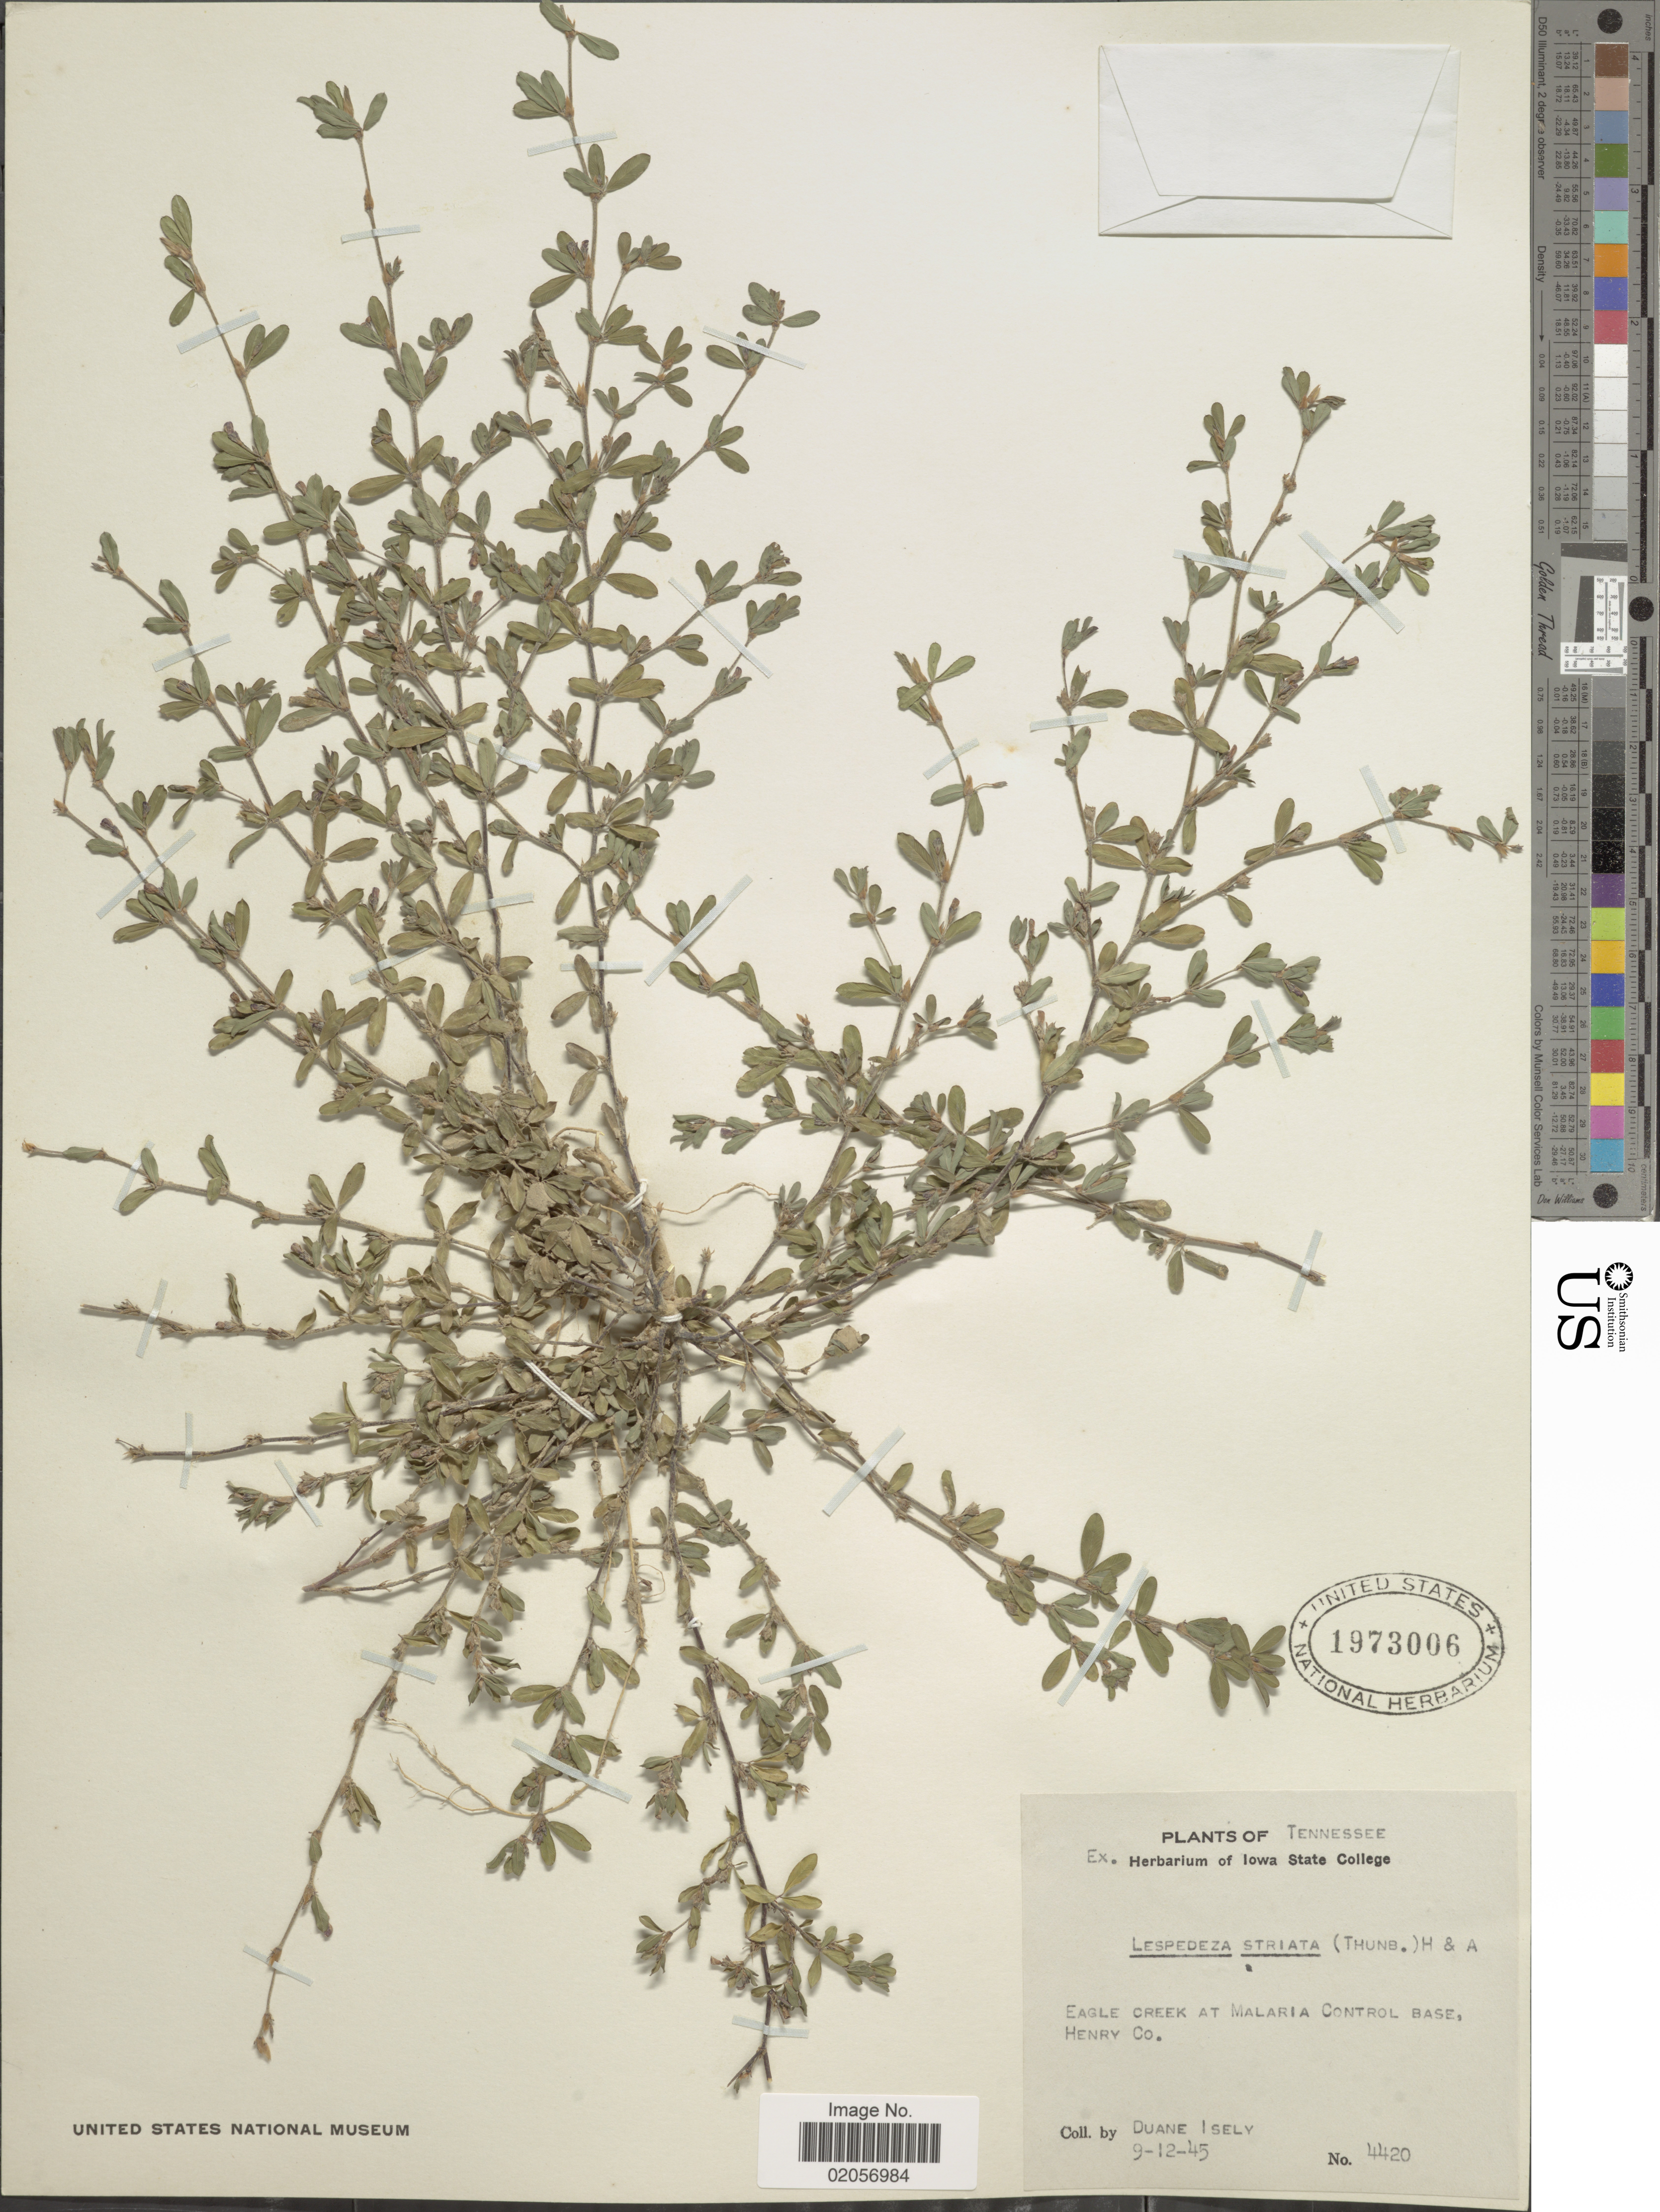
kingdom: Plantae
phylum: Tracheophyta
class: Magnoliopsida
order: Fabales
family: Fabaceae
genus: Kummerowia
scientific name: Kummerowia striata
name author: (Thunb.) Schindl.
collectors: D. Isely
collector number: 4420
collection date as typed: Transcribed d/m/y: 12/9/45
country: United States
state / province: Tennessee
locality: Eagle Creek at Malaria Control Base, Henry Co.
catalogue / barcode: US 1973006